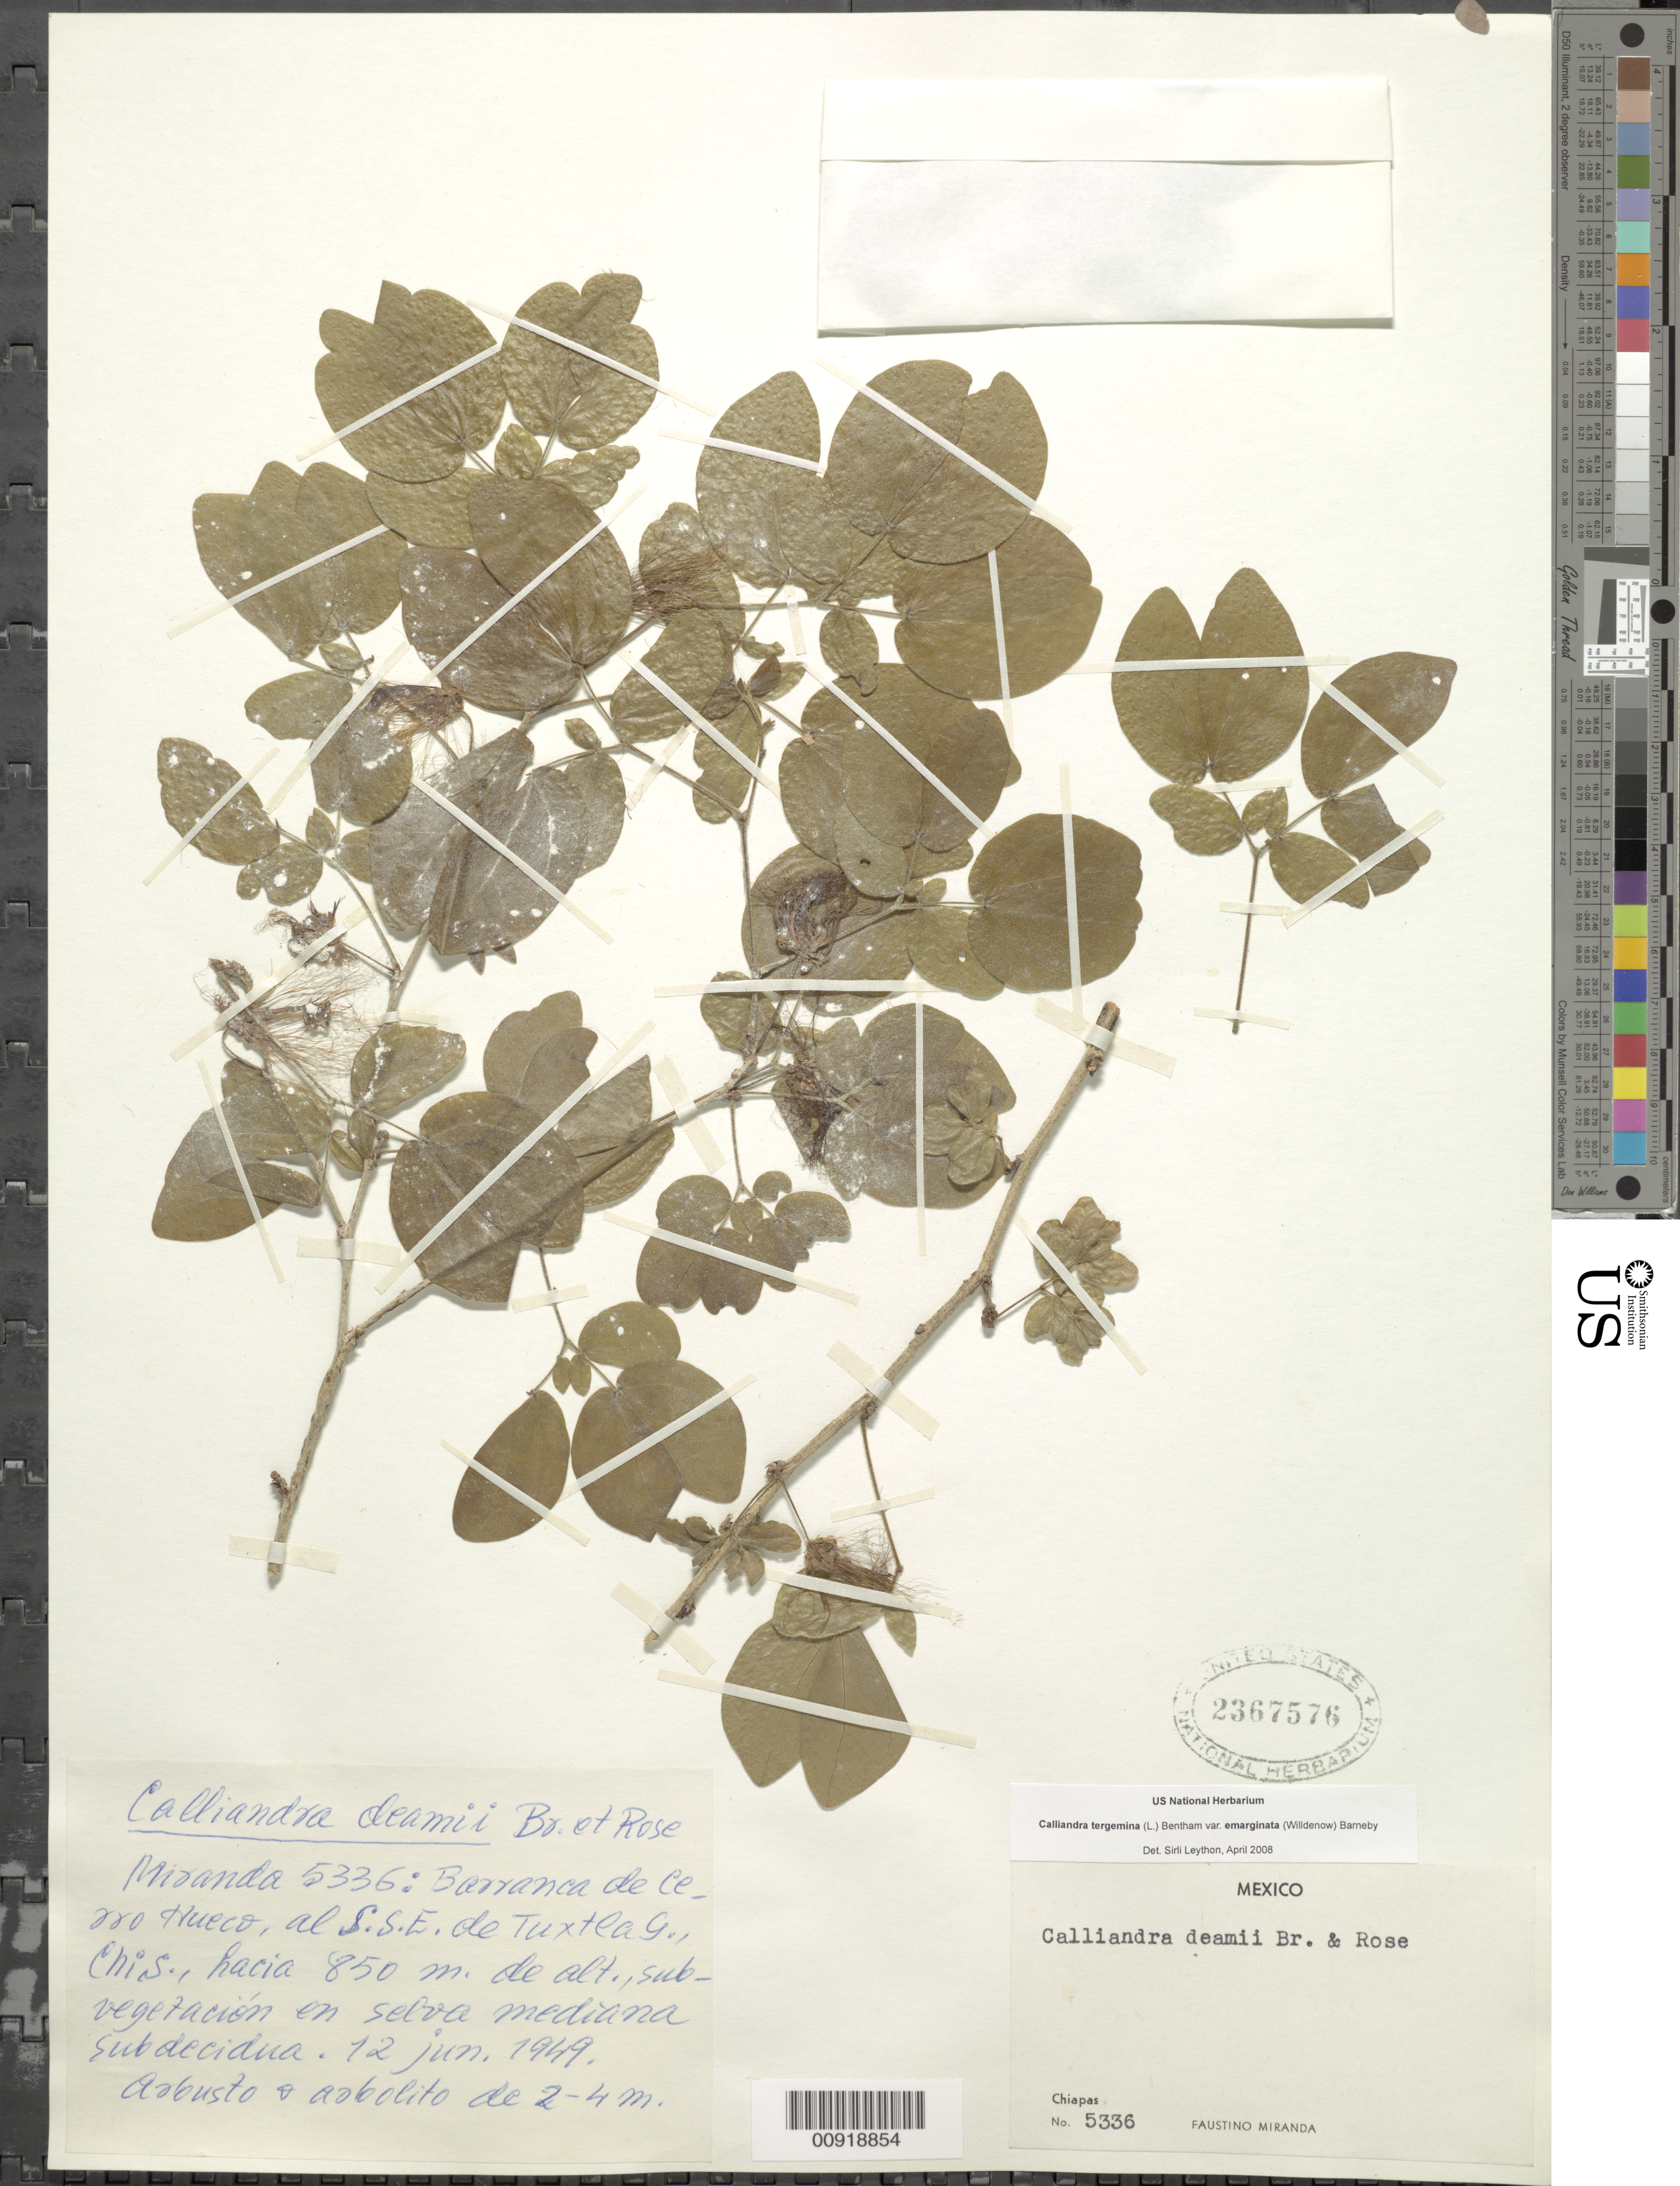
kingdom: Plantae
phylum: Tracheophyta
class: Magnoliopsida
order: Fabales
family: Fabaceae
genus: Calliandra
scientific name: Calliandra tergemina var. emarginata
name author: (Willd.) Barneby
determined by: Leython, S.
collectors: Miranda G., F.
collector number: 5336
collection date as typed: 12 Jun 1949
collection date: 1949-06-12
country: Mexico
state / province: Chiapas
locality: Barranca de Cerro Hueco, al S.S.E. de Tuxtla Gutiérrez, Chiapas.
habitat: Subvegetación en selva mediana subdecidua.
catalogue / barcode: US 2367576